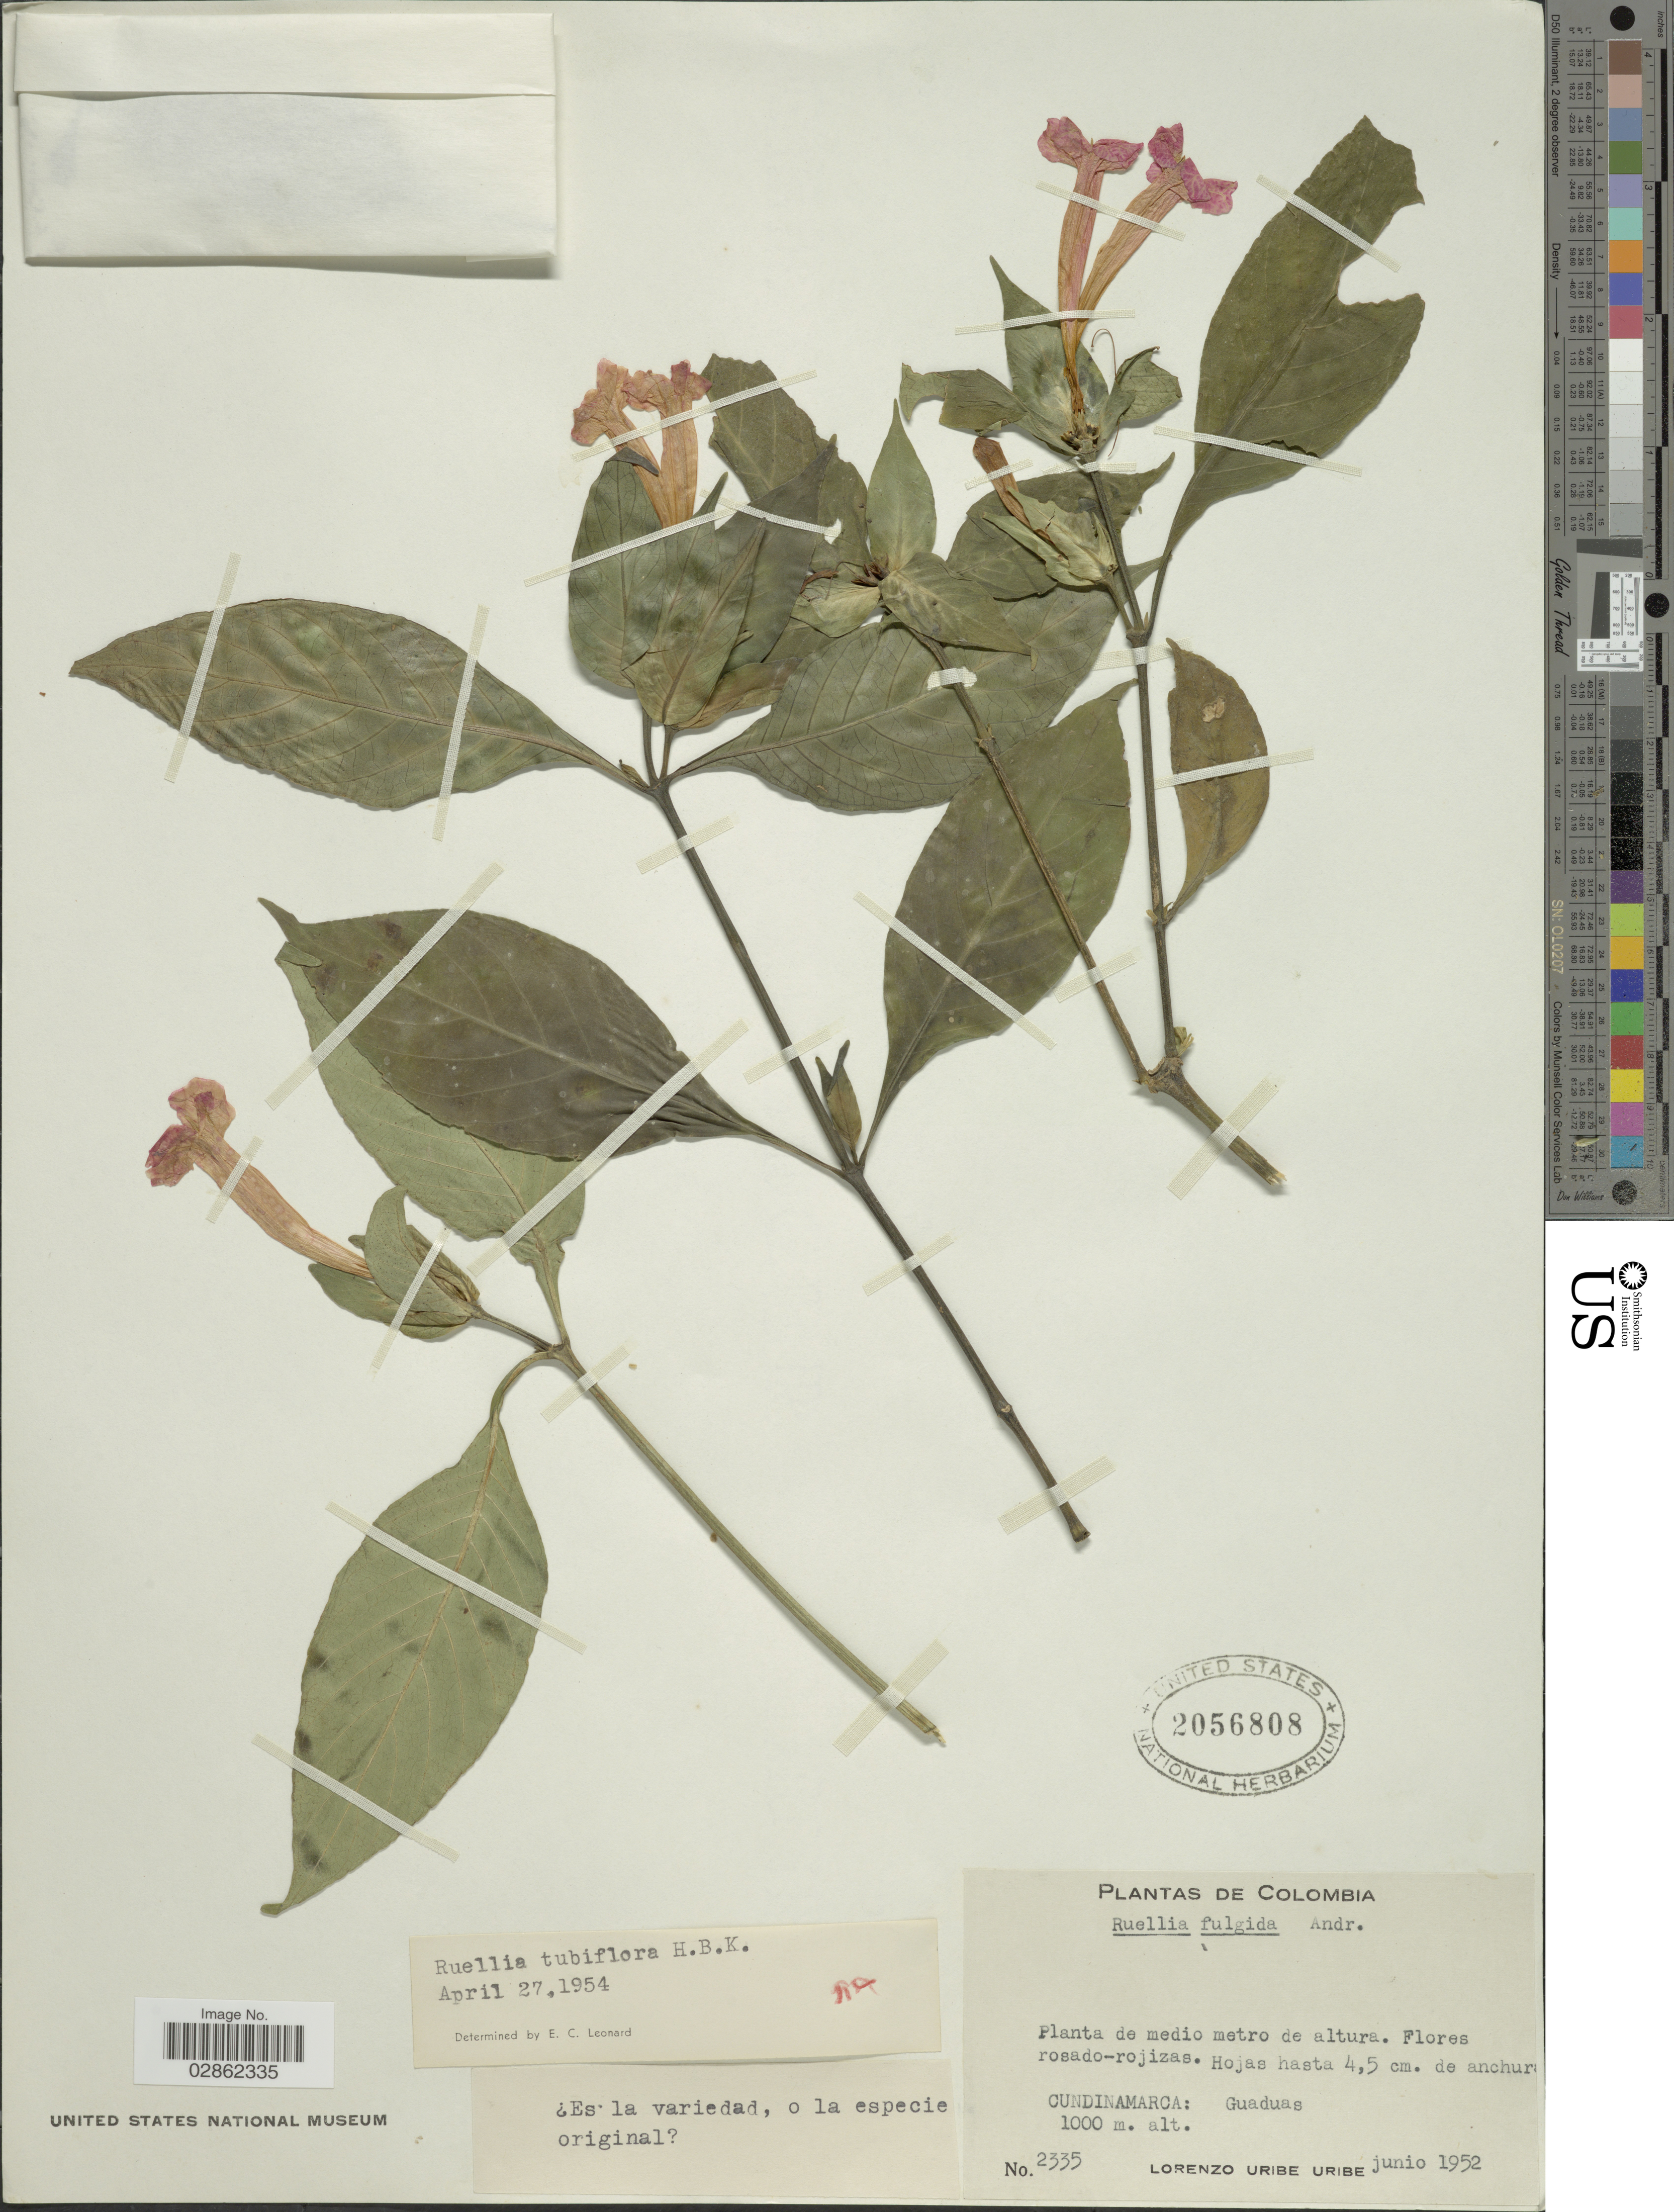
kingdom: Plantae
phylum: Tracheophyta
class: Magnoliopsida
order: Lamiales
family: Acanthaceae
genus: Ruellia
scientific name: Ruellia tubiflora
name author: Kunth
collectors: L. Uribe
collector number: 2335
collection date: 1952-06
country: Colombia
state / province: Cundinamarca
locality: Guaduas.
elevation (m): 1000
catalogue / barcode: US 2056808